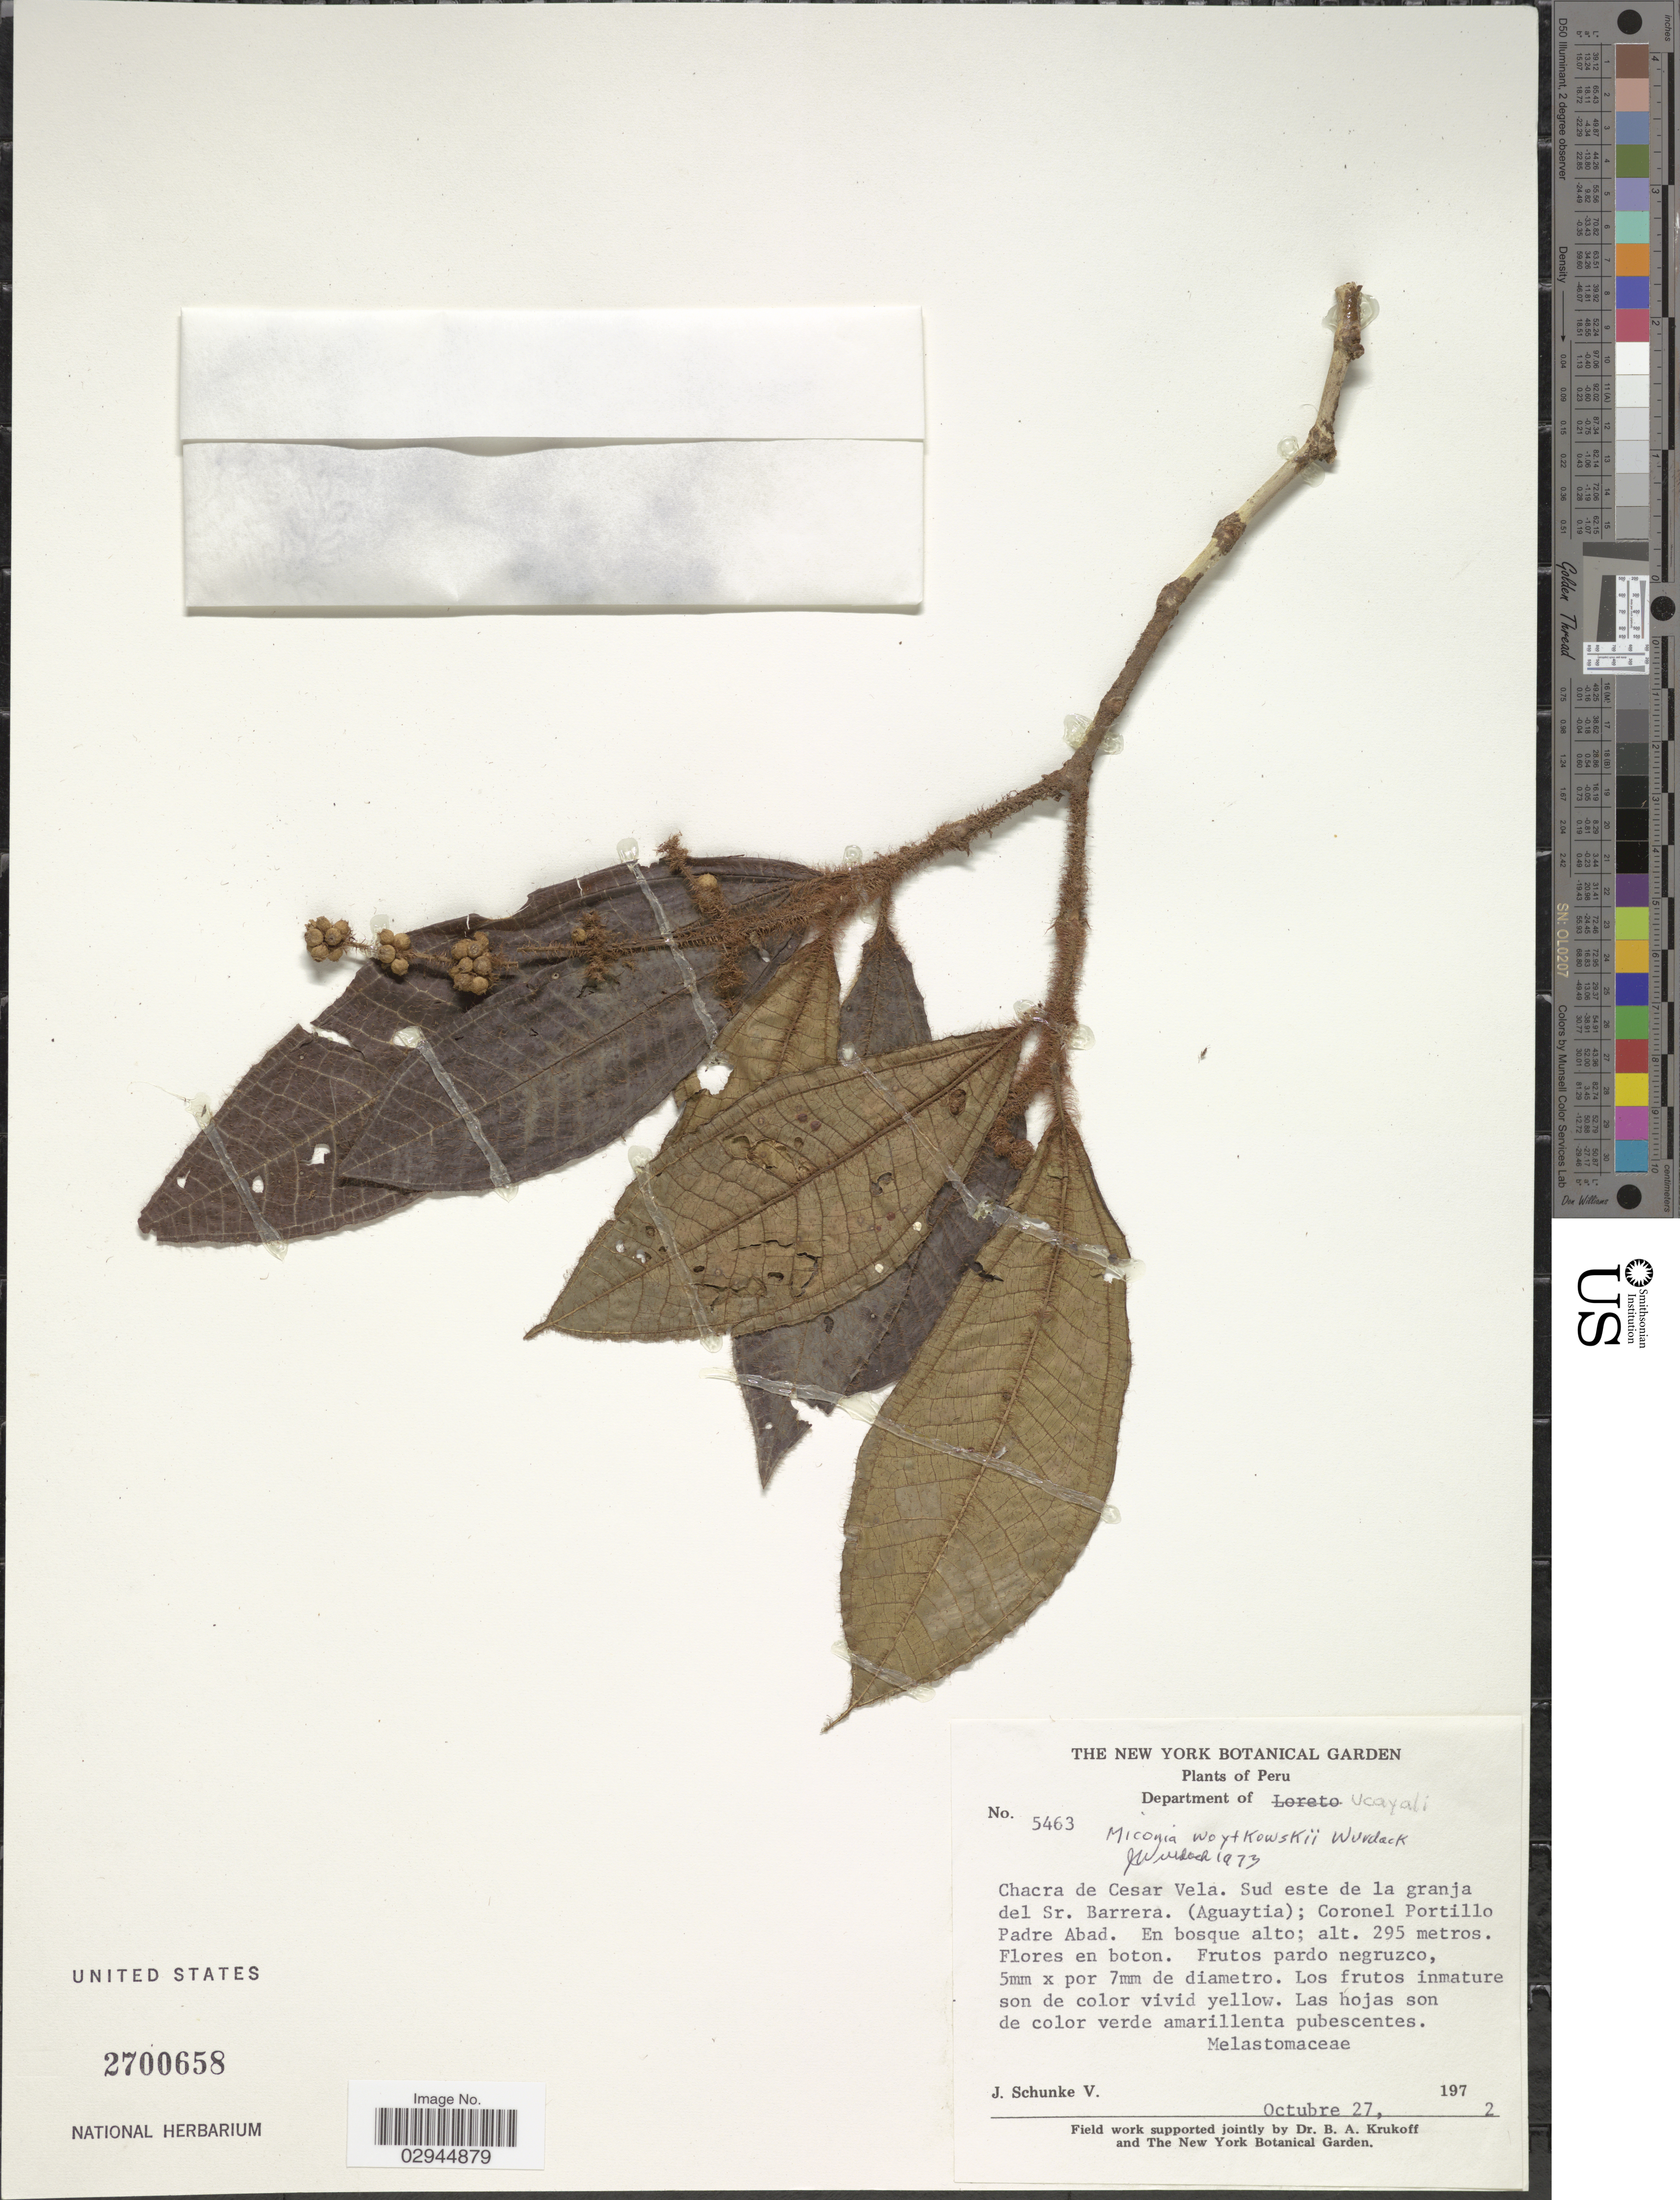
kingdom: Plantae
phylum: Tracheophyta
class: Magnoliopsida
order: Myrtales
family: Melastomataceae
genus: Miconia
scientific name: Miconia woytkowskii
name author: Wurdack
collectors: J. Schunke Vigo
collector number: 5463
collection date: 1972-10-27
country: Peru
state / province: Ucayali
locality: Department of Ucayali. Chacra de Cesar Vela. Sud este de la granja del Sr. Barrera. (Aguaytia); Coronel Portillo Padre Abad.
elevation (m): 295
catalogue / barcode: US 2700658